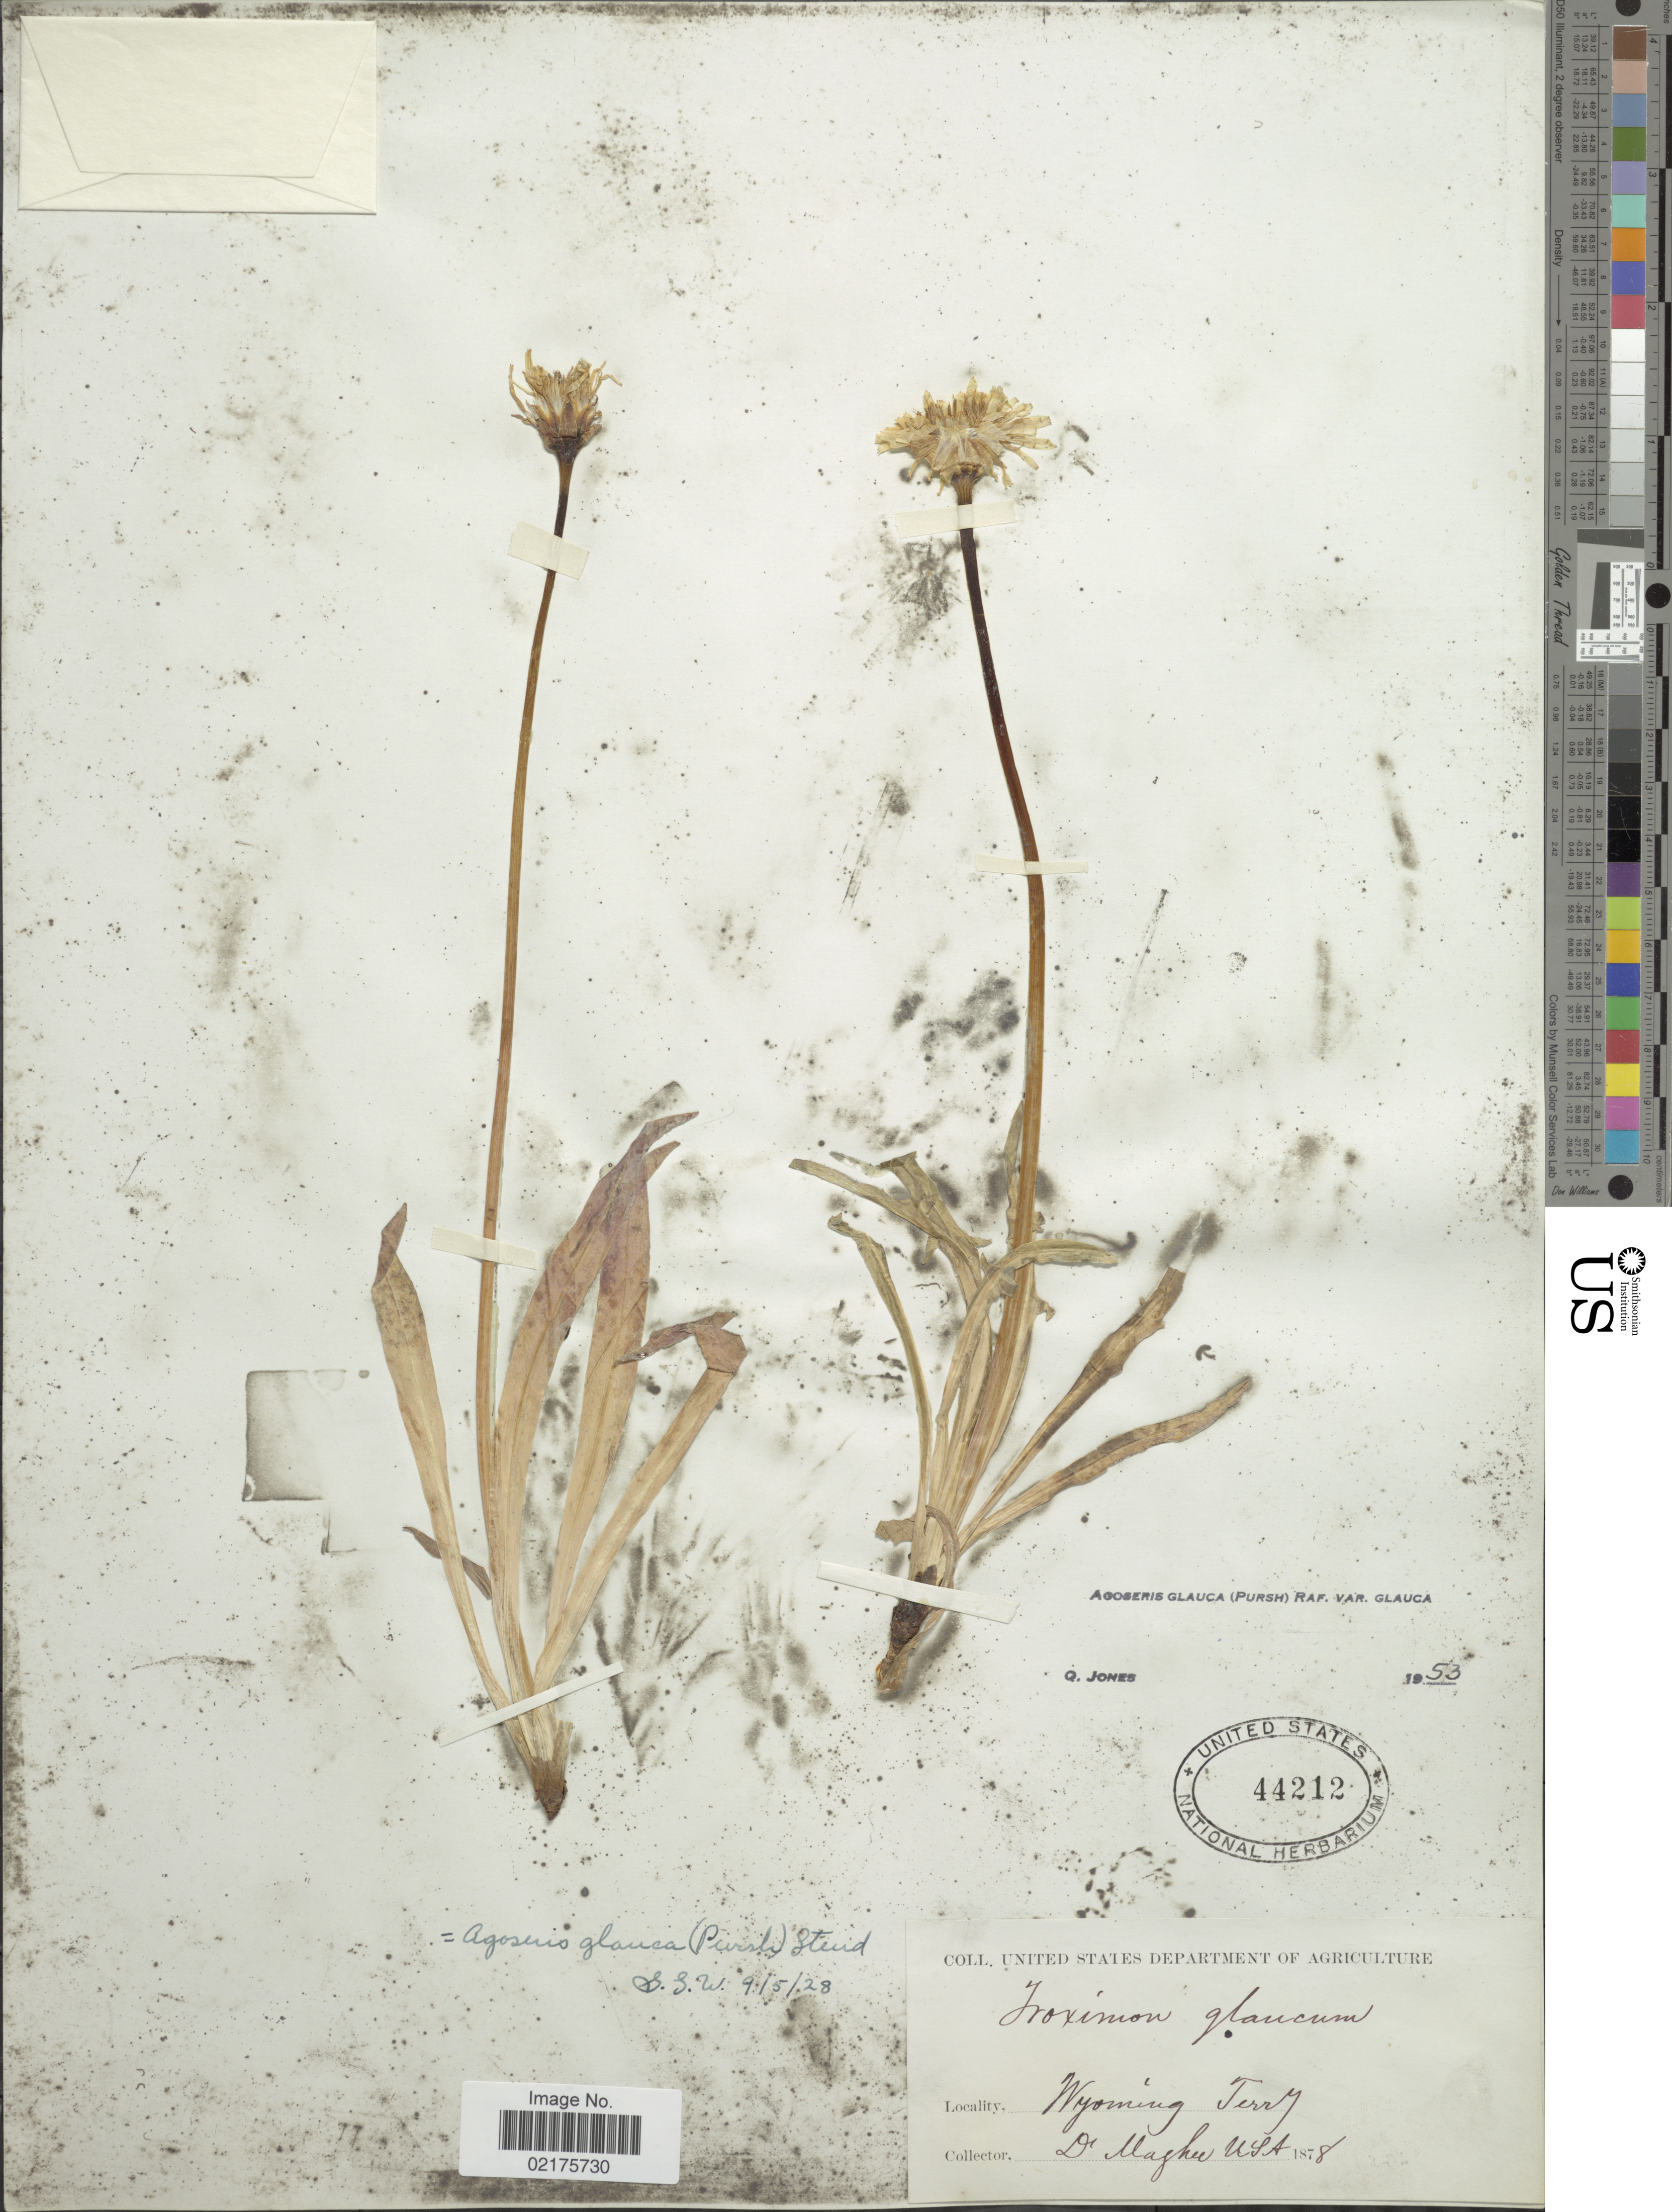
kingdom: Plantae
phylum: Tracheophyta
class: Magnoliopsida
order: Asterales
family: Asteraceae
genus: Agoseris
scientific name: Agoseris glauca var. glauca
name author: (Pursh) Raf.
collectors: -. Maghee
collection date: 1878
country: United States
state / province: Wyoming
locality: Wyoming Terry.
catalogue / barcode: US 44212